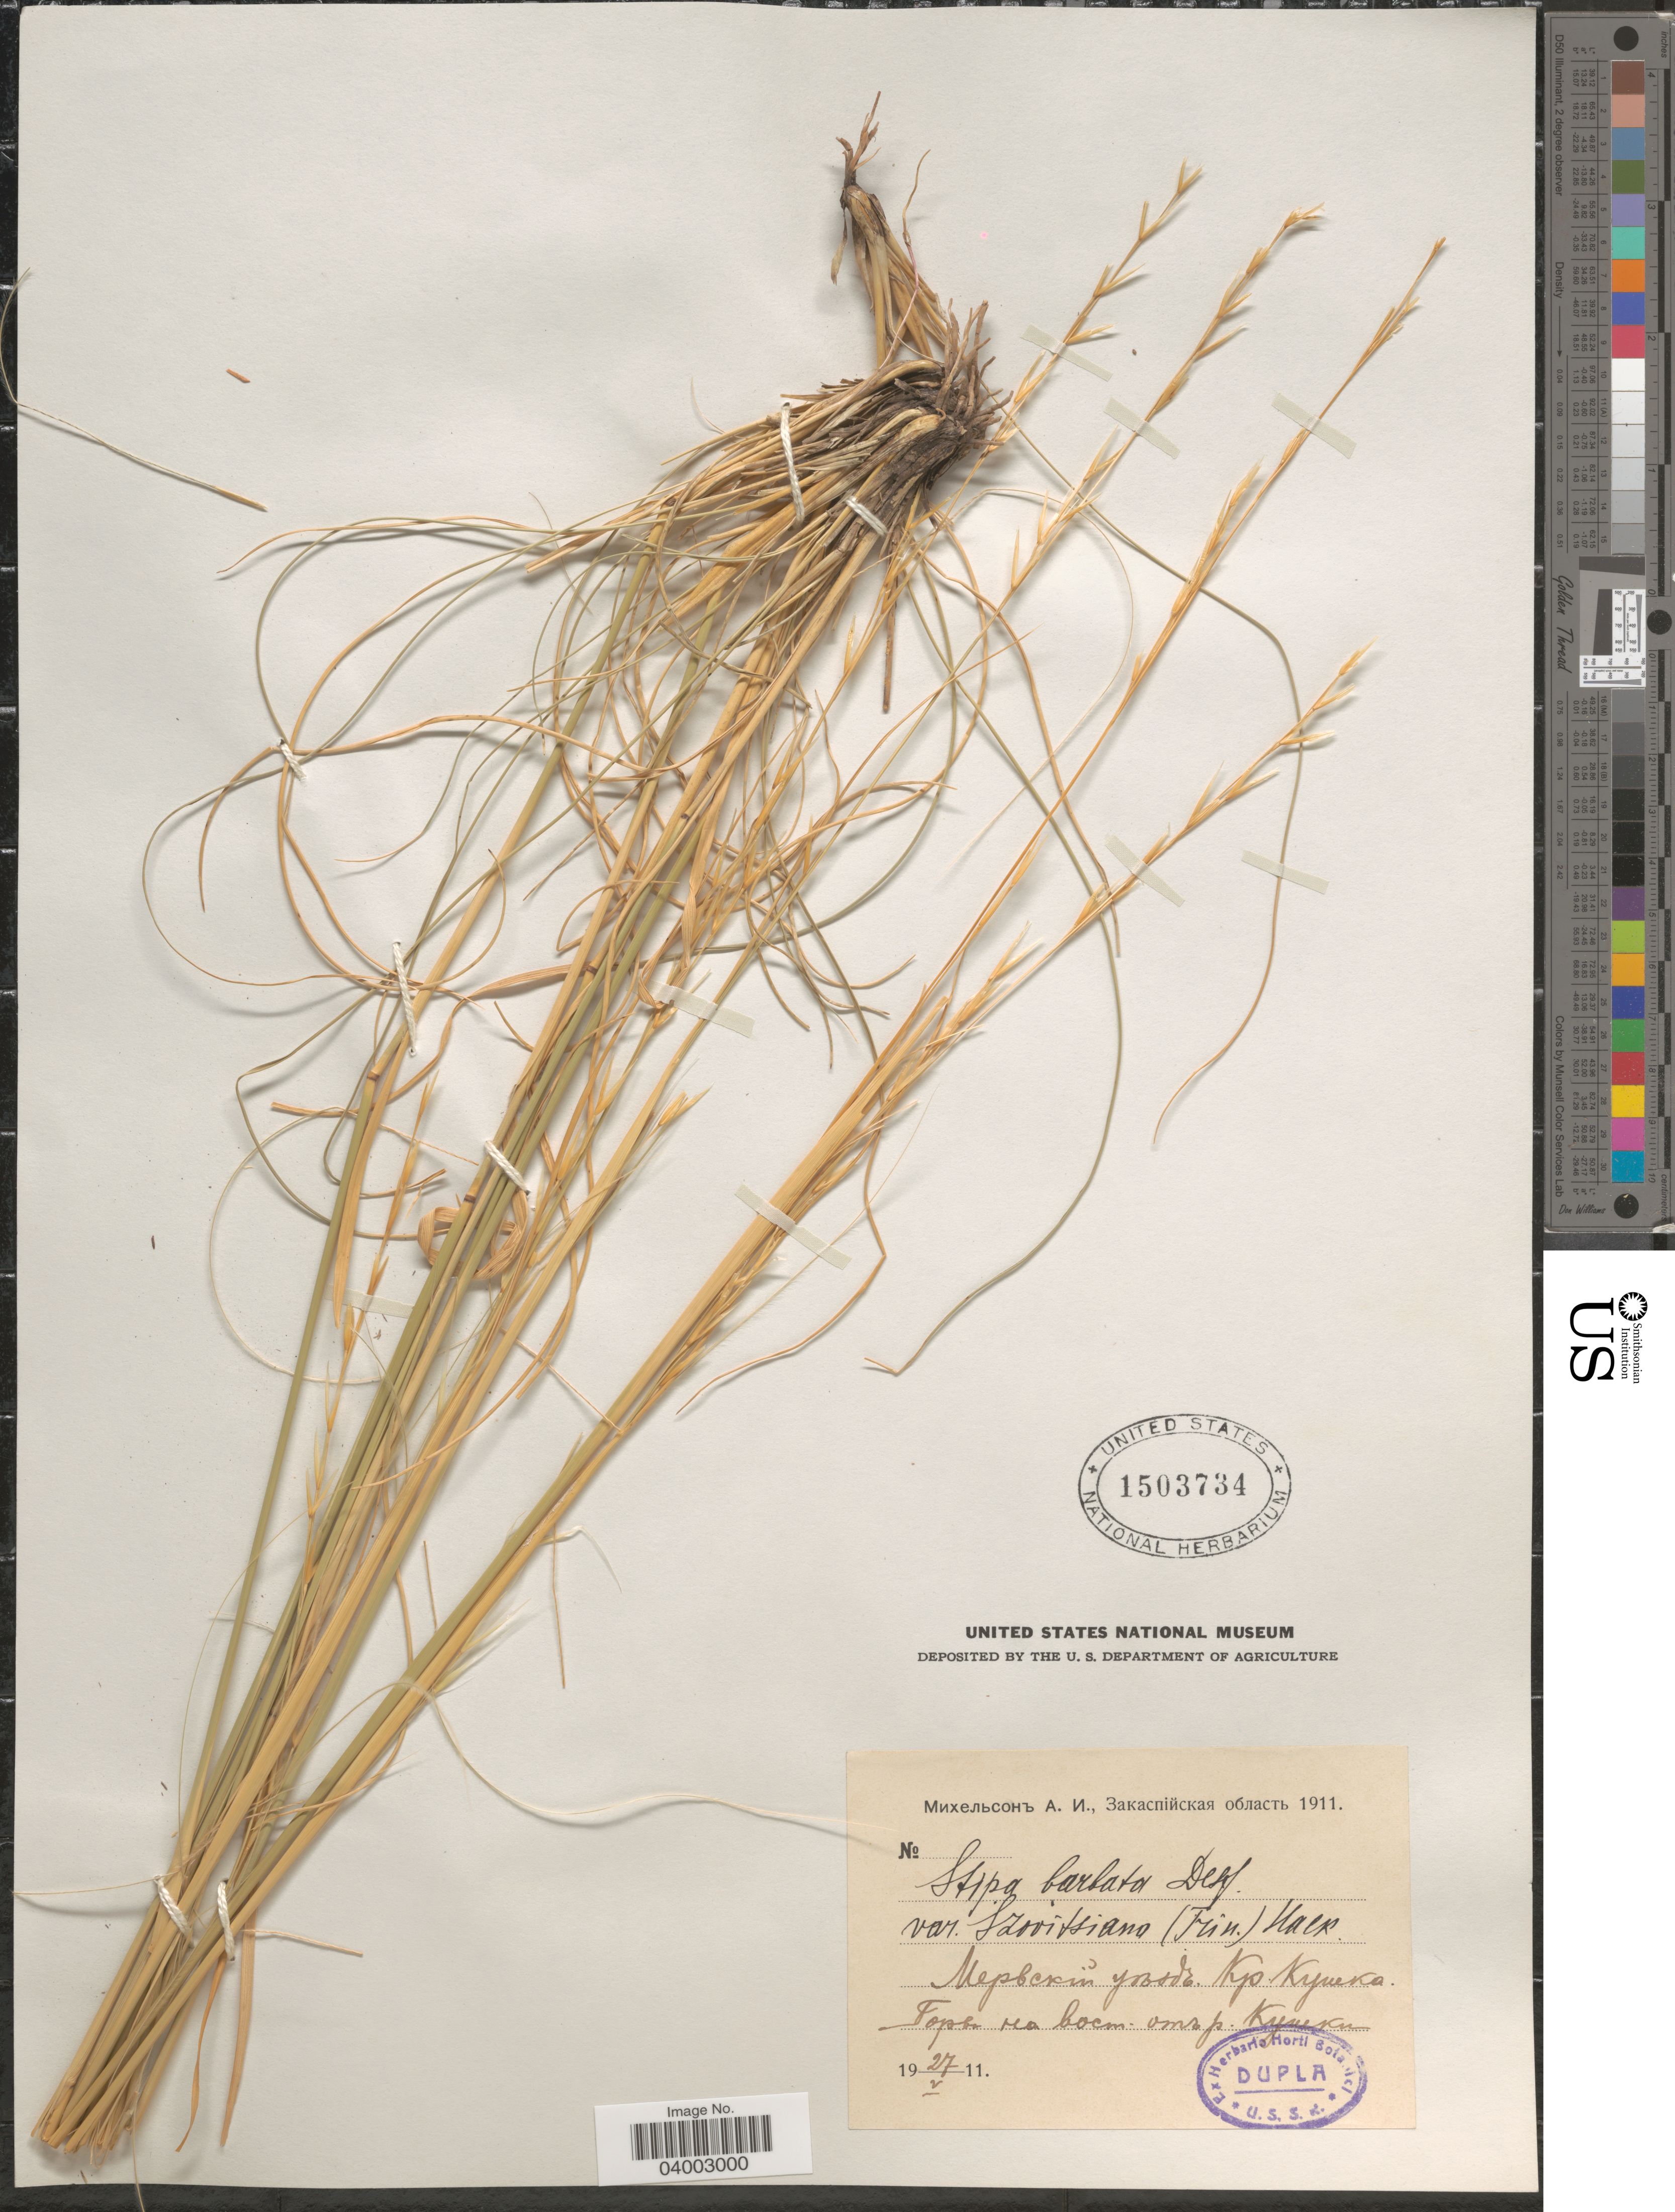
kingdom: Plantae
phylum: Tracheophyta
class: Liliopsida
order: Poales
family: Poaceae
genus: Stipa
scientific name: Stipa szovitsiana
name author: (Trin. & Rupr.) Griseb.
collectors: A. Mikhelson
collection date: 1911-05-27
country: Turkmenistan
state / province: Mary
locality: Kushka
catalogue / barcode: US 1503734